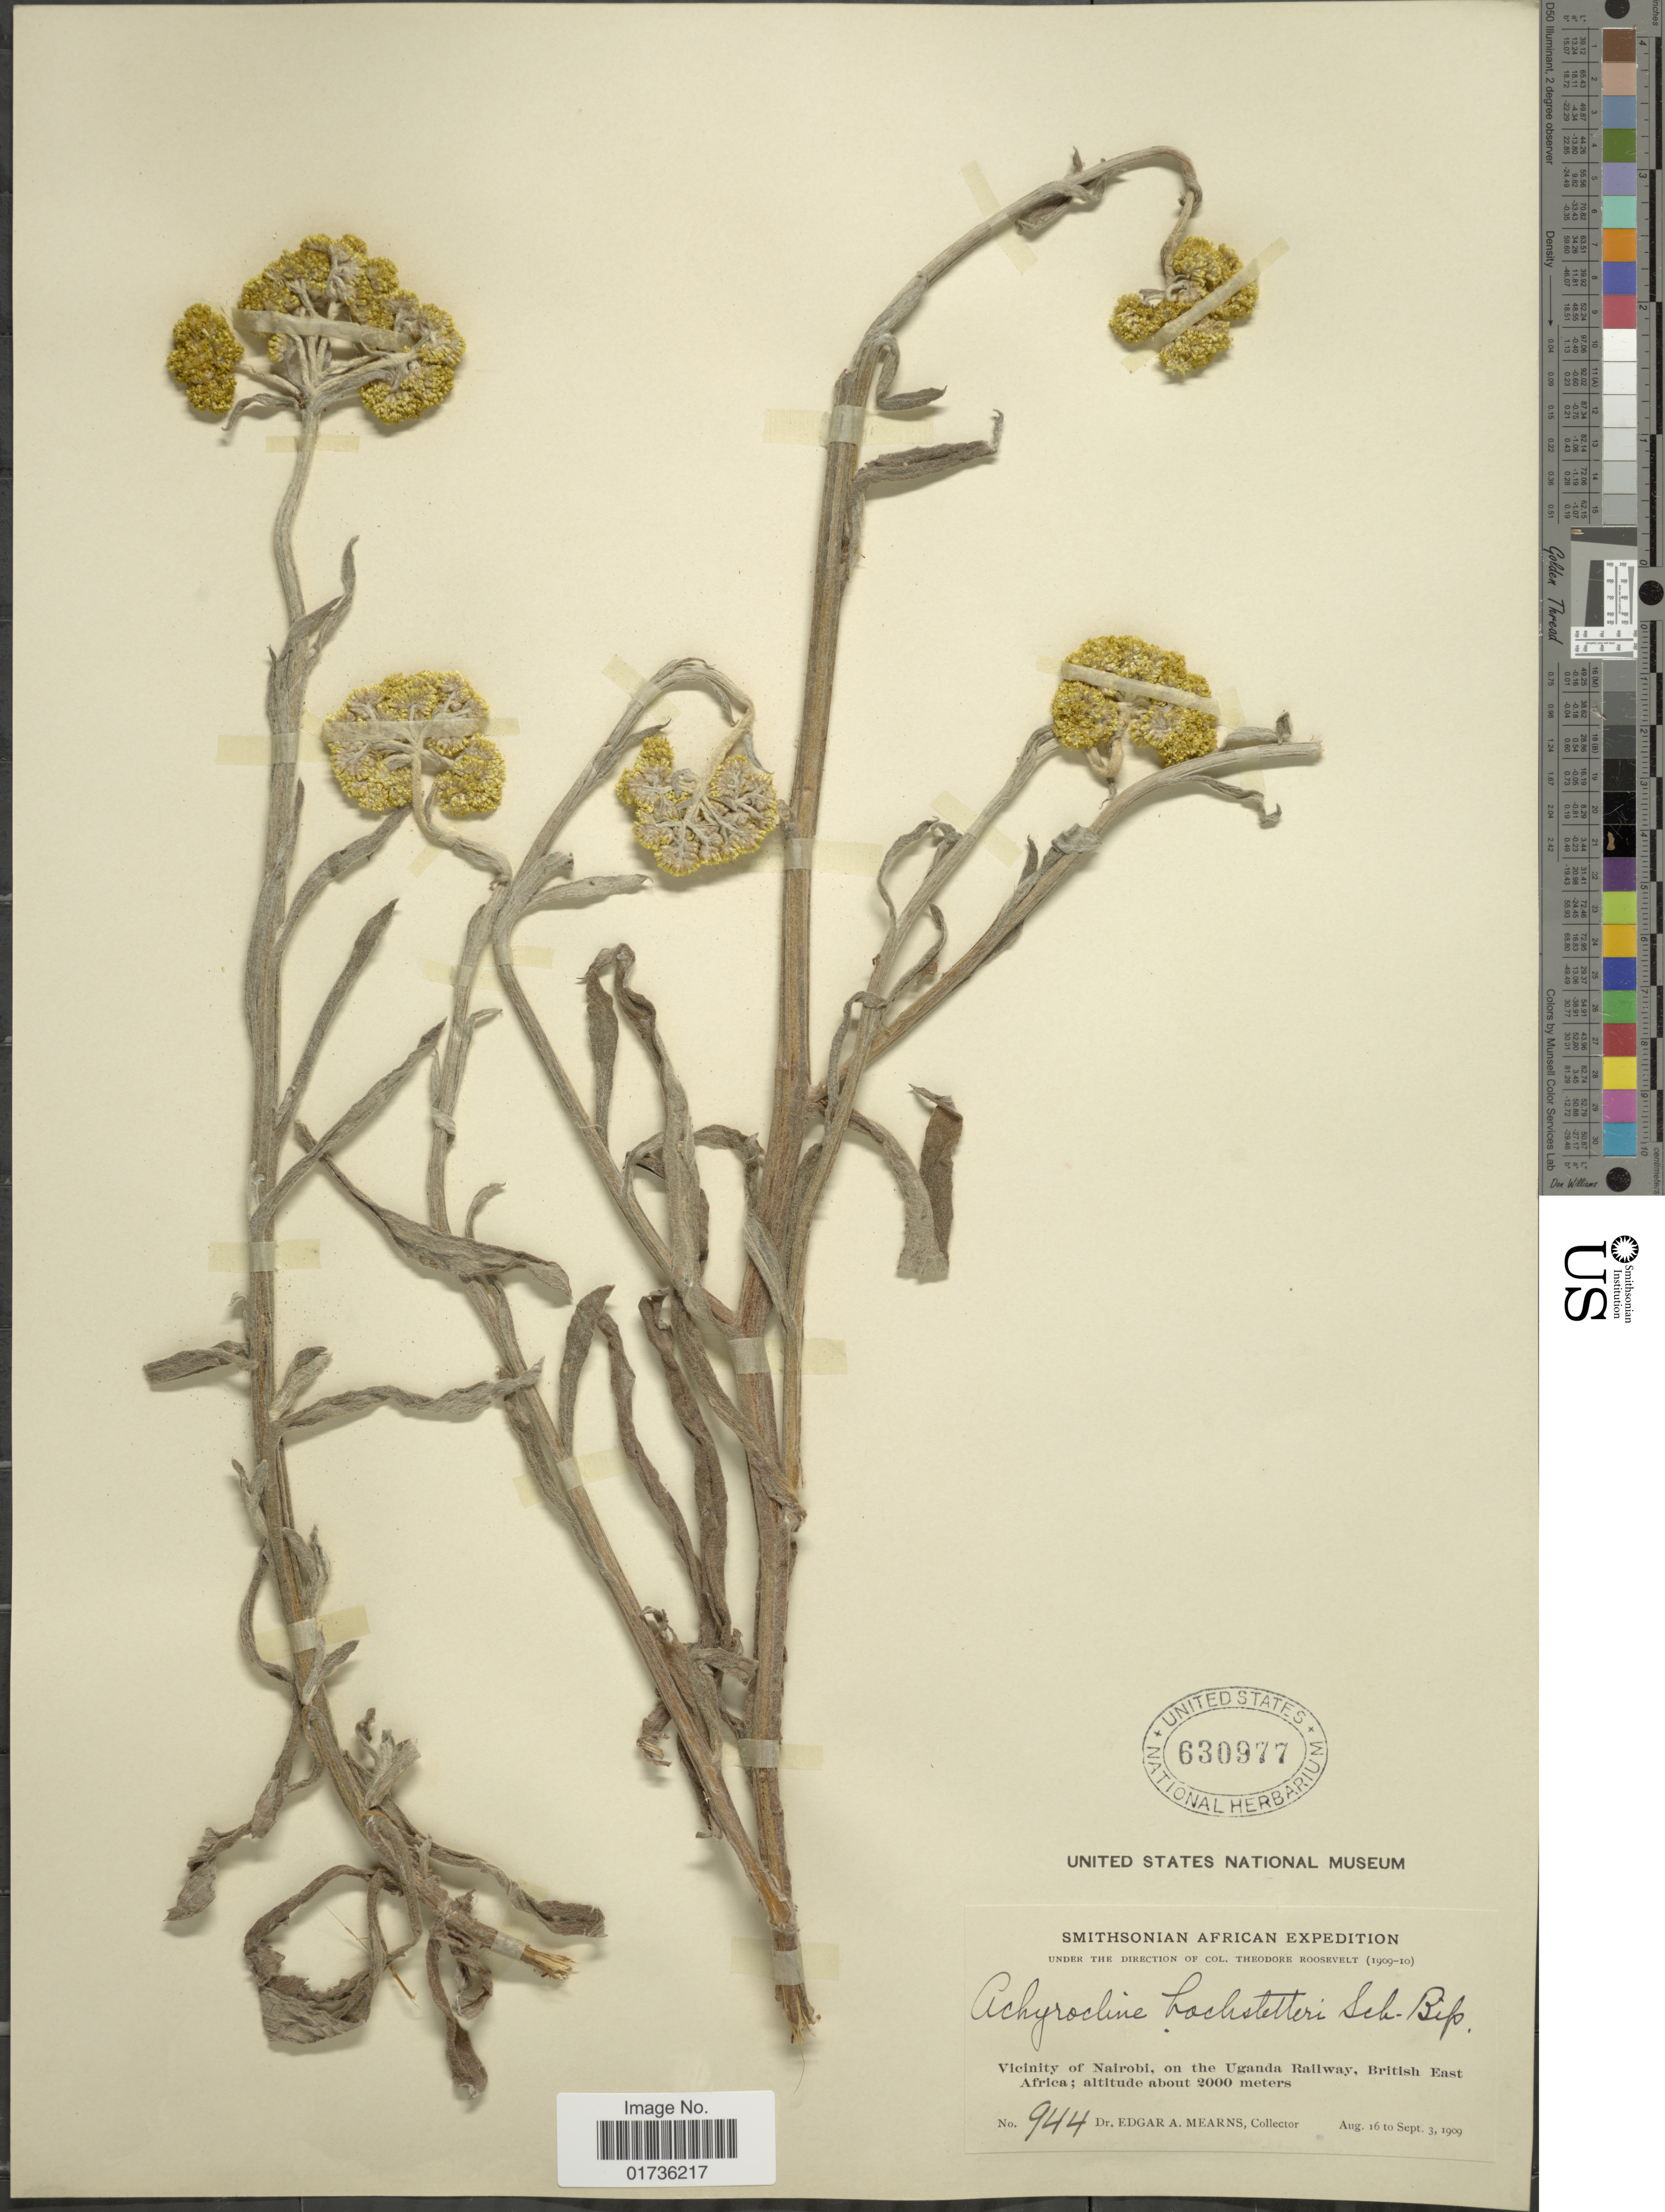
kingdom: Plantae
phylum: Tracheophyta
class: Magnoliopsida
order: Asterales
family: Asteraceae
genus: Achyrocline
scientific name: Achyrocline hochstetteri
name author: Sch. Bip. ex A. Rich.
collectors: E. A. Mearns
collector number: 944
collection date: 1909-08-16/1909-09-03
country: Kenya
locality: Vicinity of Nairobi, on the Uganda Railway, British East Africa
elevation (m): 2000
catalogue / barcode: US 630977